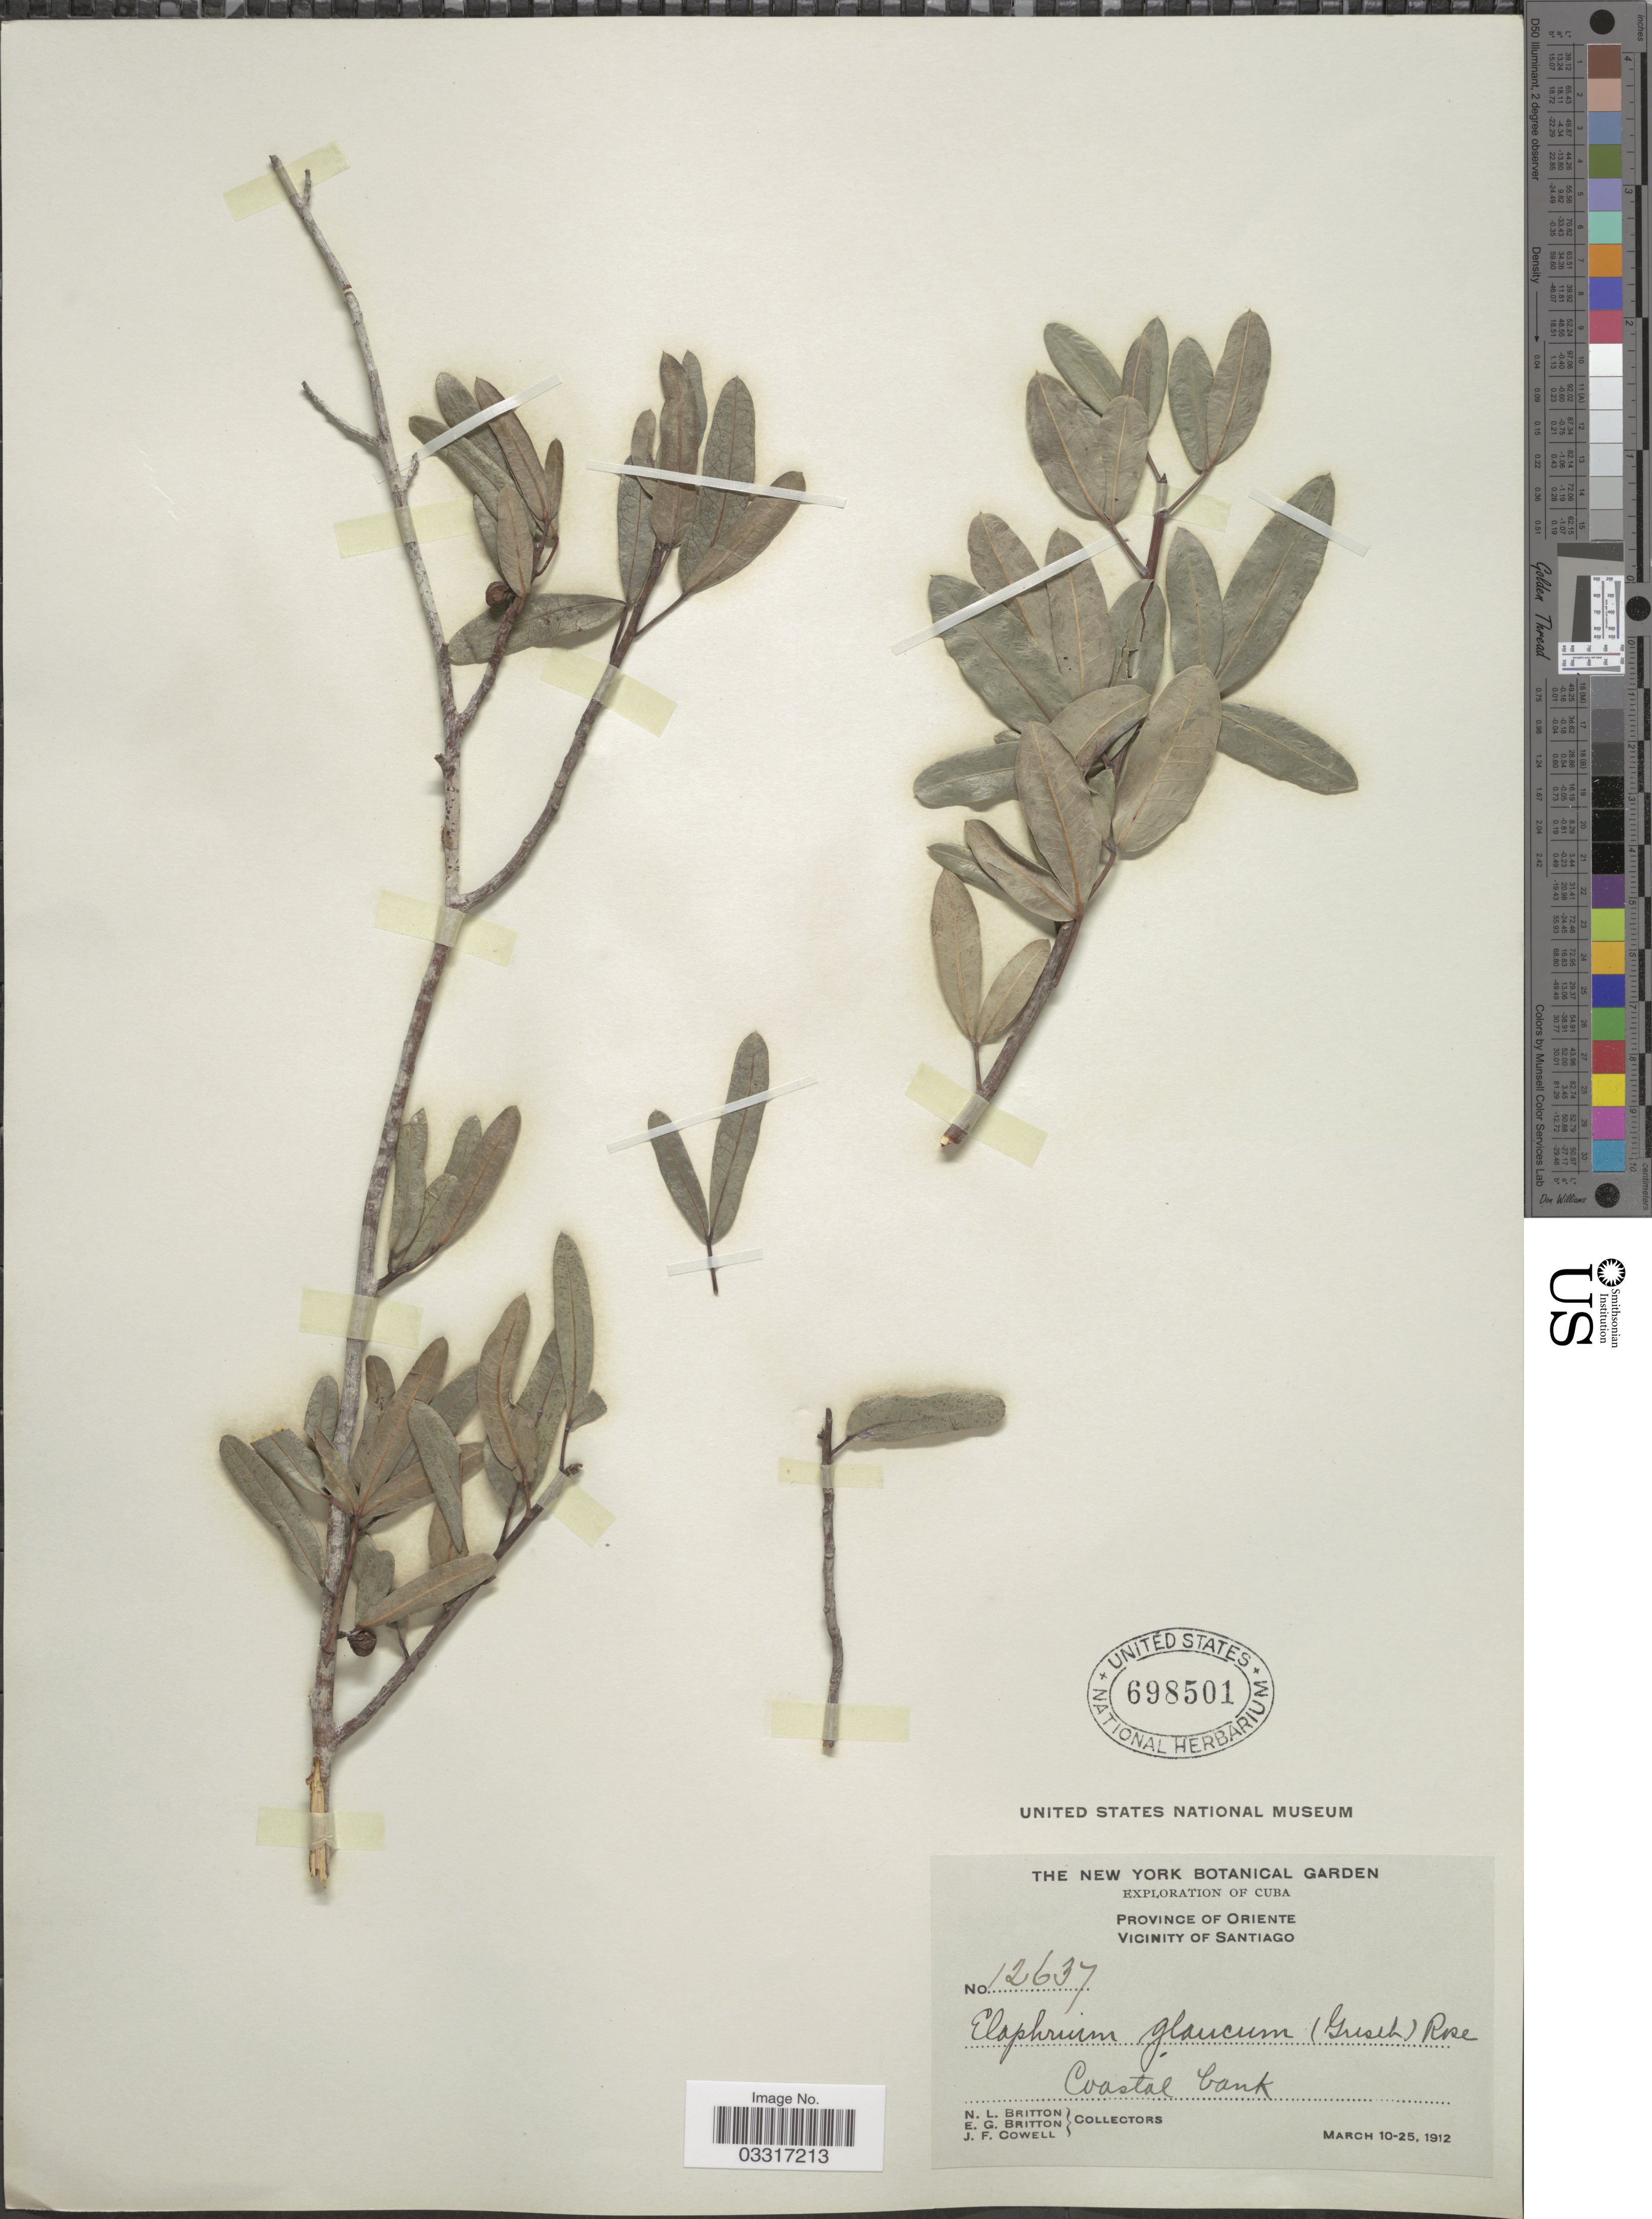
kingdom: Plantae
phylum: Tracheophyta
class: Magnoliopsida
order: Sapindales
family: Burseraceae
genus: Bursera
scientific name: Bursera glauca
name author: Griseb.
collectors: N. Britton, E. G. Britton & J. F. Cowell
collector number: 12637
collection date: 1912-03-10/1912-03-25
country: Cuba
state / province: Oriente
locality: Vicinity of Santiago. Coastal bank.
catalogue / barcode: US 698501